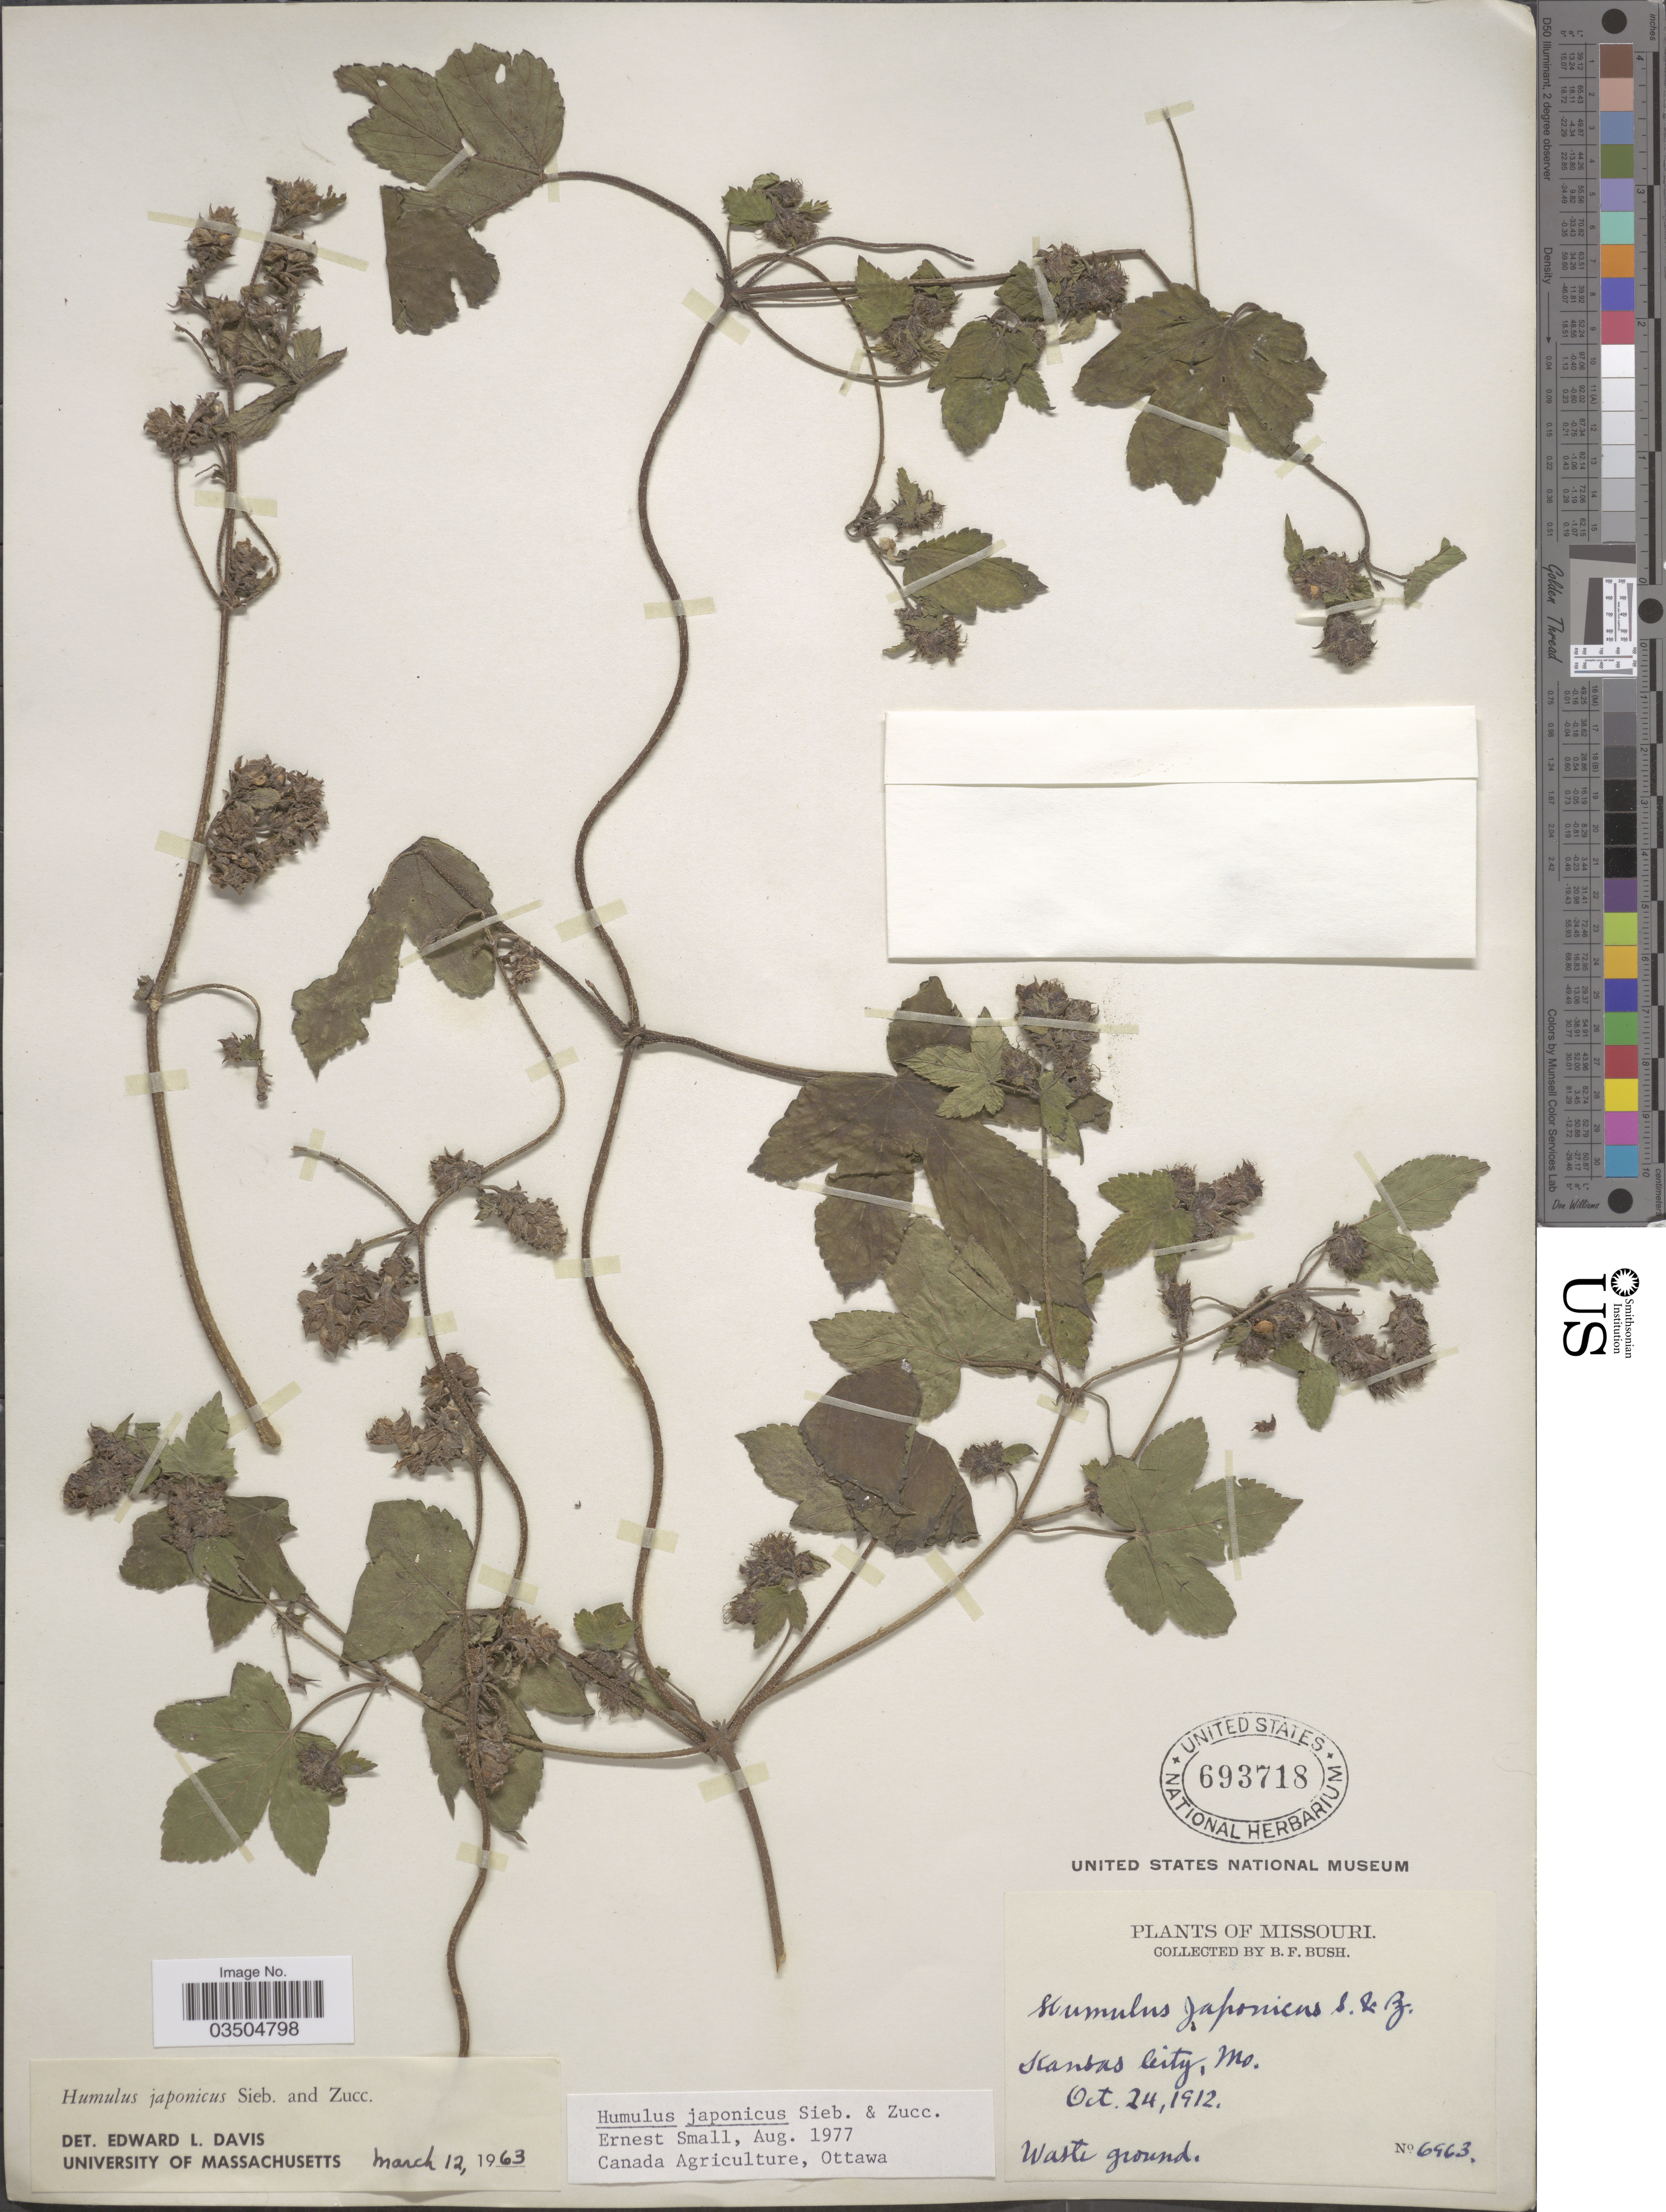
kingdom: Plantae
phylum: Tracheophyta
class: Magnoliopsida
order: Rosales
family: Cannabaceae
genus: Humulus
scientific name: Humulus japonicus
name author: Siebold & Zucc.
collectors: B. F. Bush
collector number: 6963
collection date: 1912-10-24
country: United States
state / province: Missouri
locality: Kansas City.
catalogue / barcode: US 693718